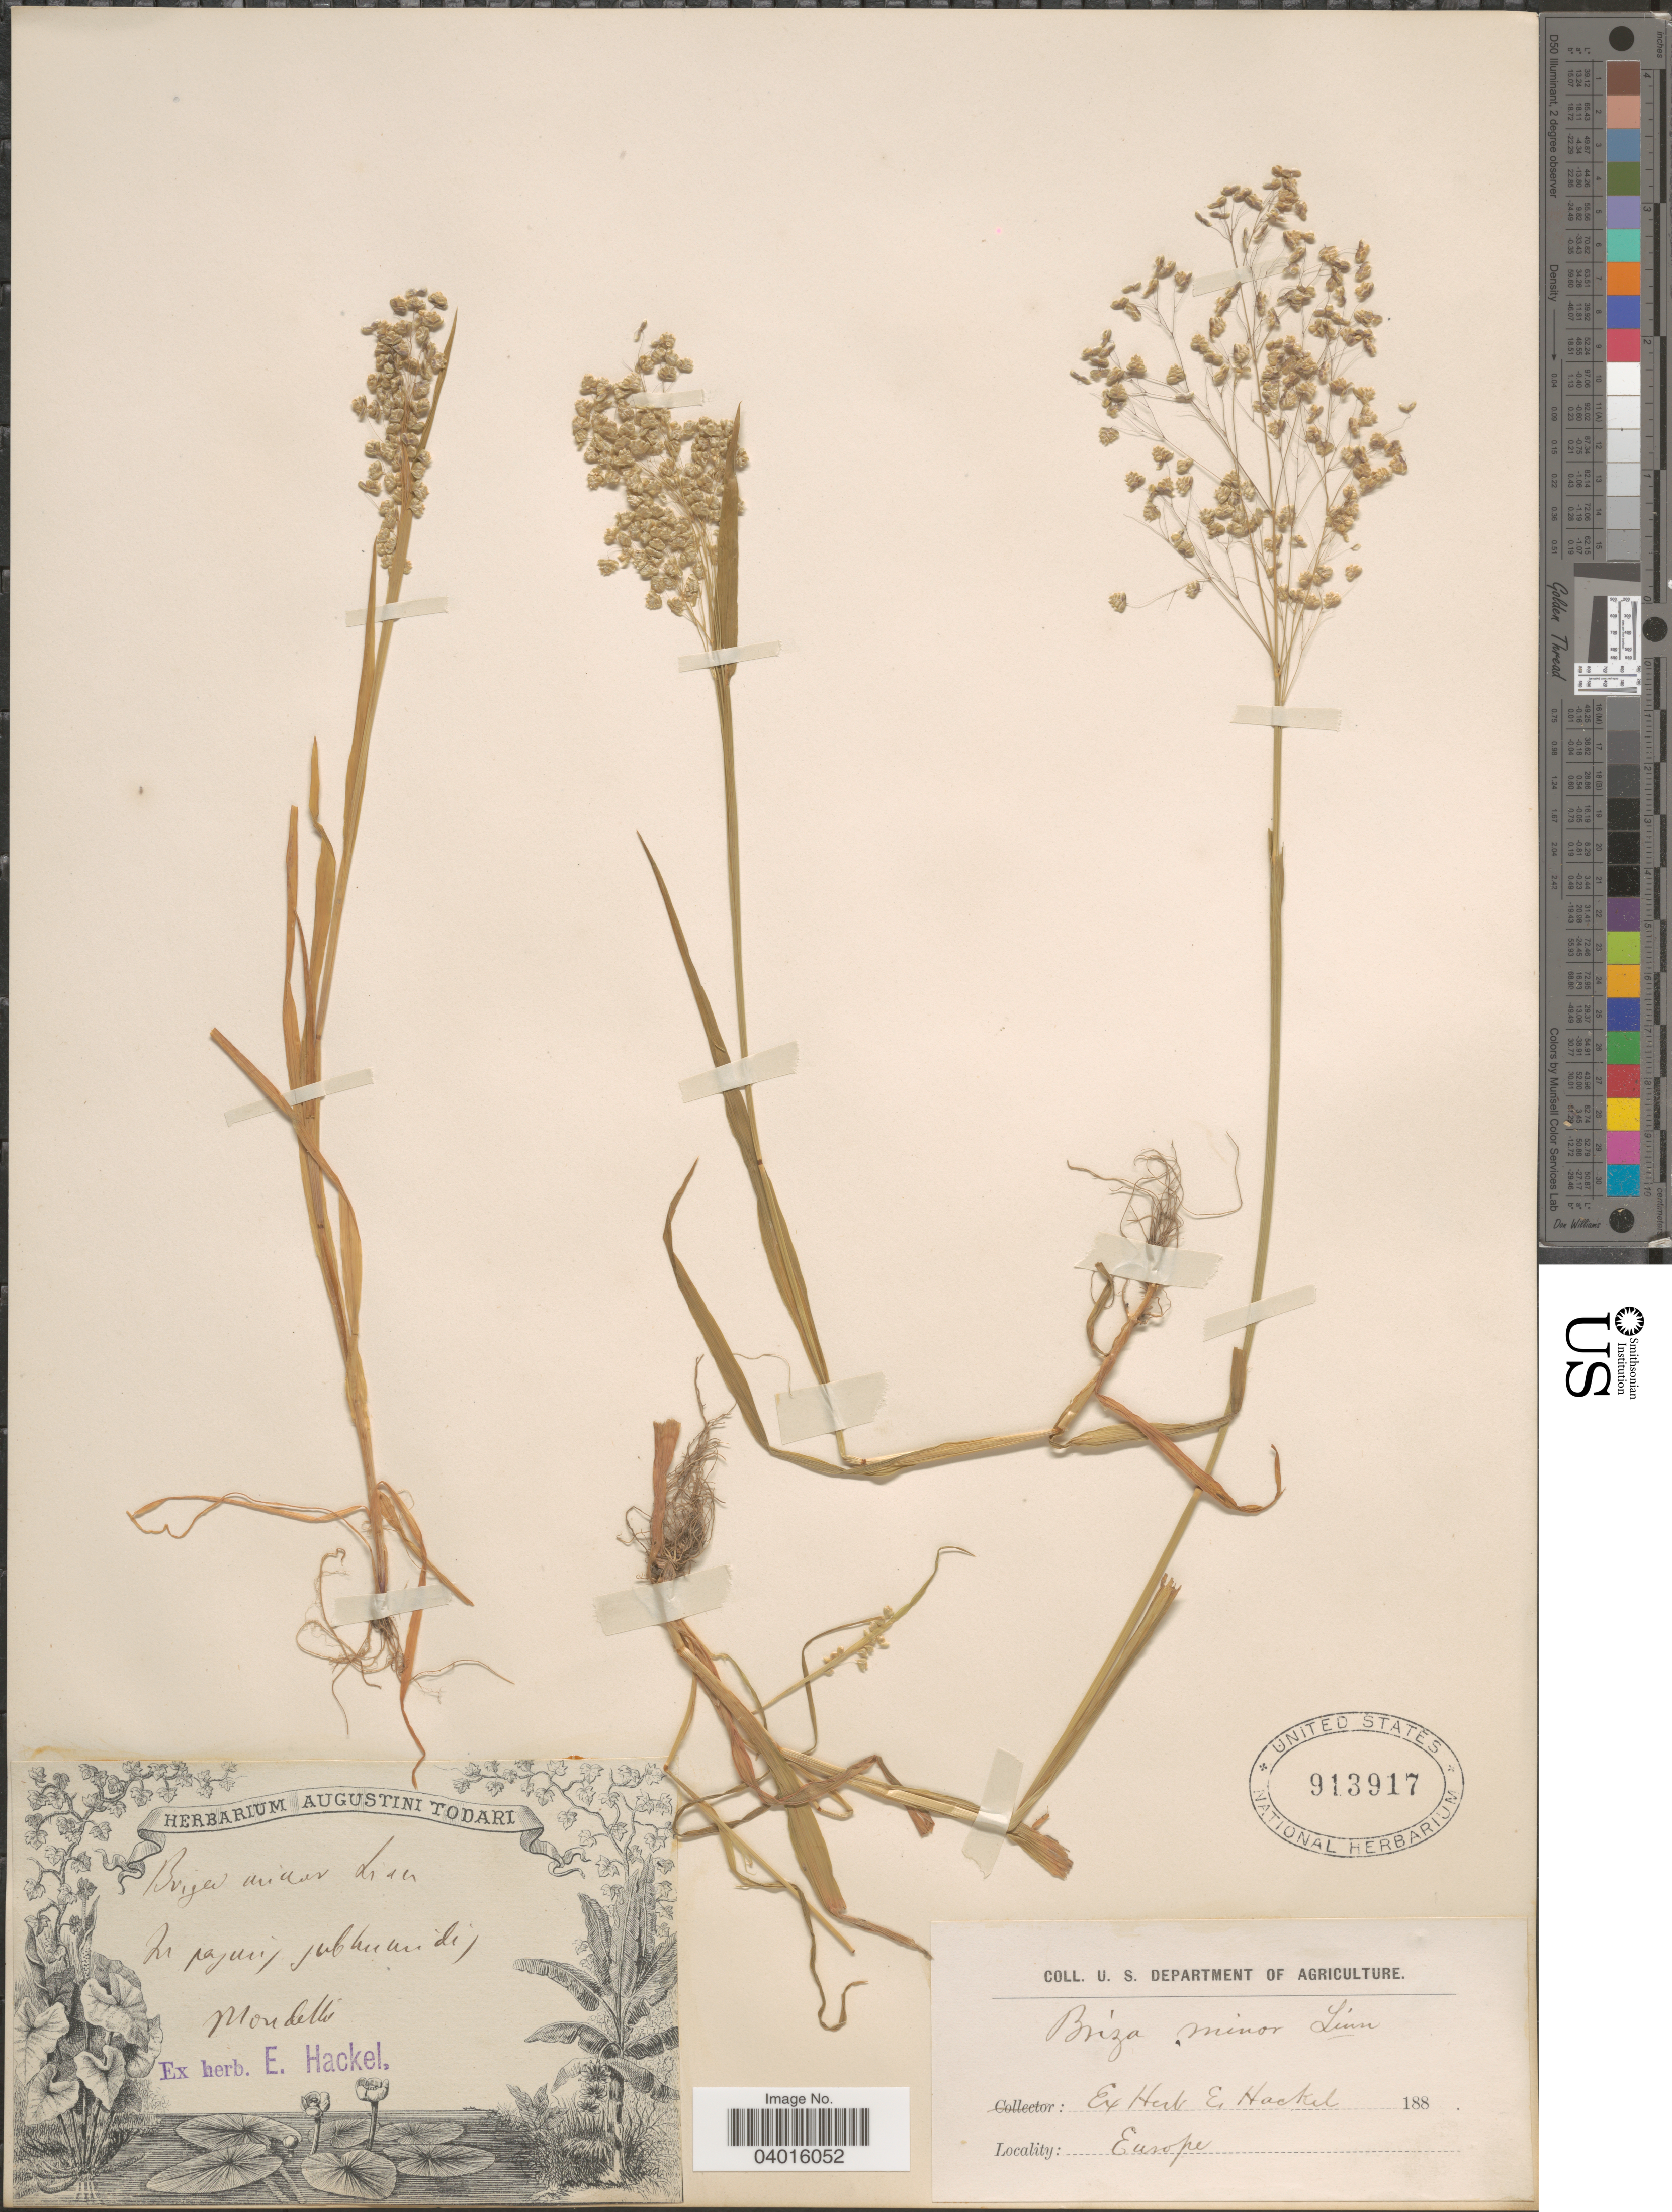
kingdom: Plantae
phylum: Tracheophyta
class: Liliopsida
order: Poales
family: Poaceae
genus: Briza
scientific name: Briza minor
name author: L.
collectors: ex herb. E. Hackel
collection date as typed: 188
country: Italy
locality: In pascui sublumidij. [interpreted] Mondello.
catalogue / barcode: US 913917